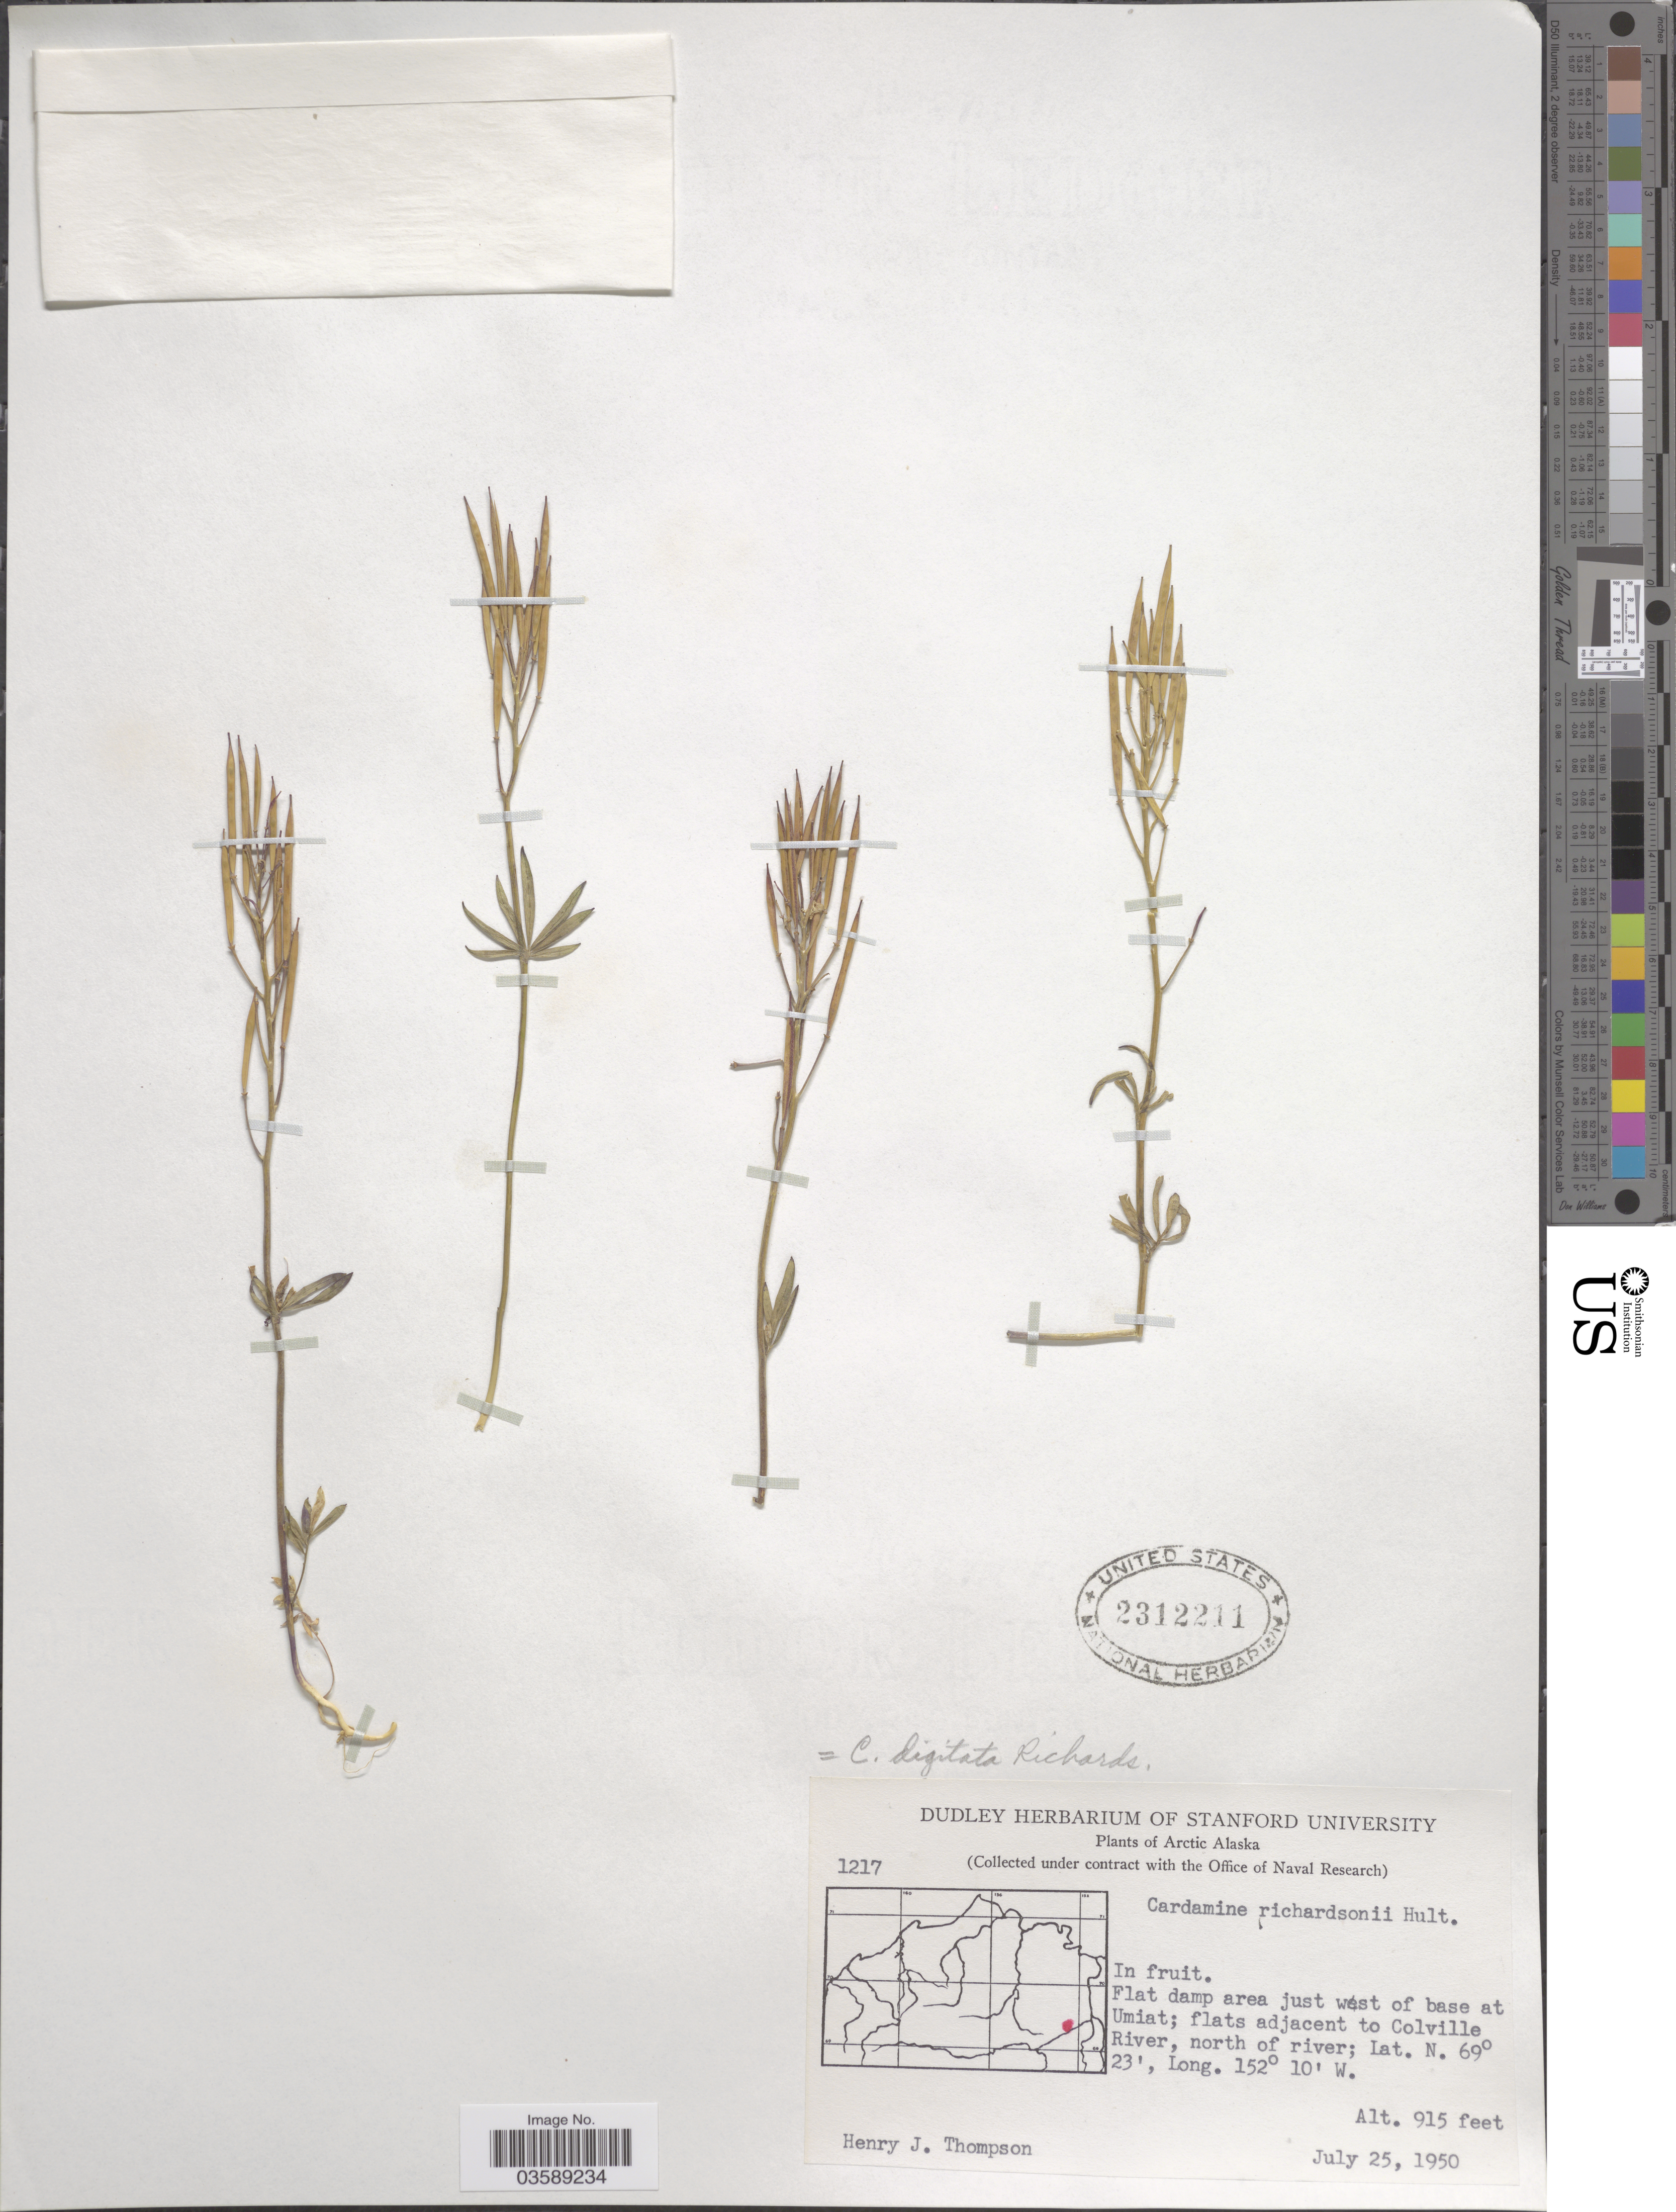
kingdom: Plantae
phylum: Tracheophyta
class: Magnoliopsida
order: Brassicales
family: Brassicaceae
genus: Cardamine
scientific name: Cardamine digitata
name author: Richardson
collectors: H. J. Thompson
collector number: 1217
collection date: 1950-07-25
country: United States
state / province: Alaska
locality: Arctic Alaska. Flat damp area just west of base at Umiat; flats adjacent to Colville River, north of river.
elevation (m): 279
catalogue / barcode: US 2312211